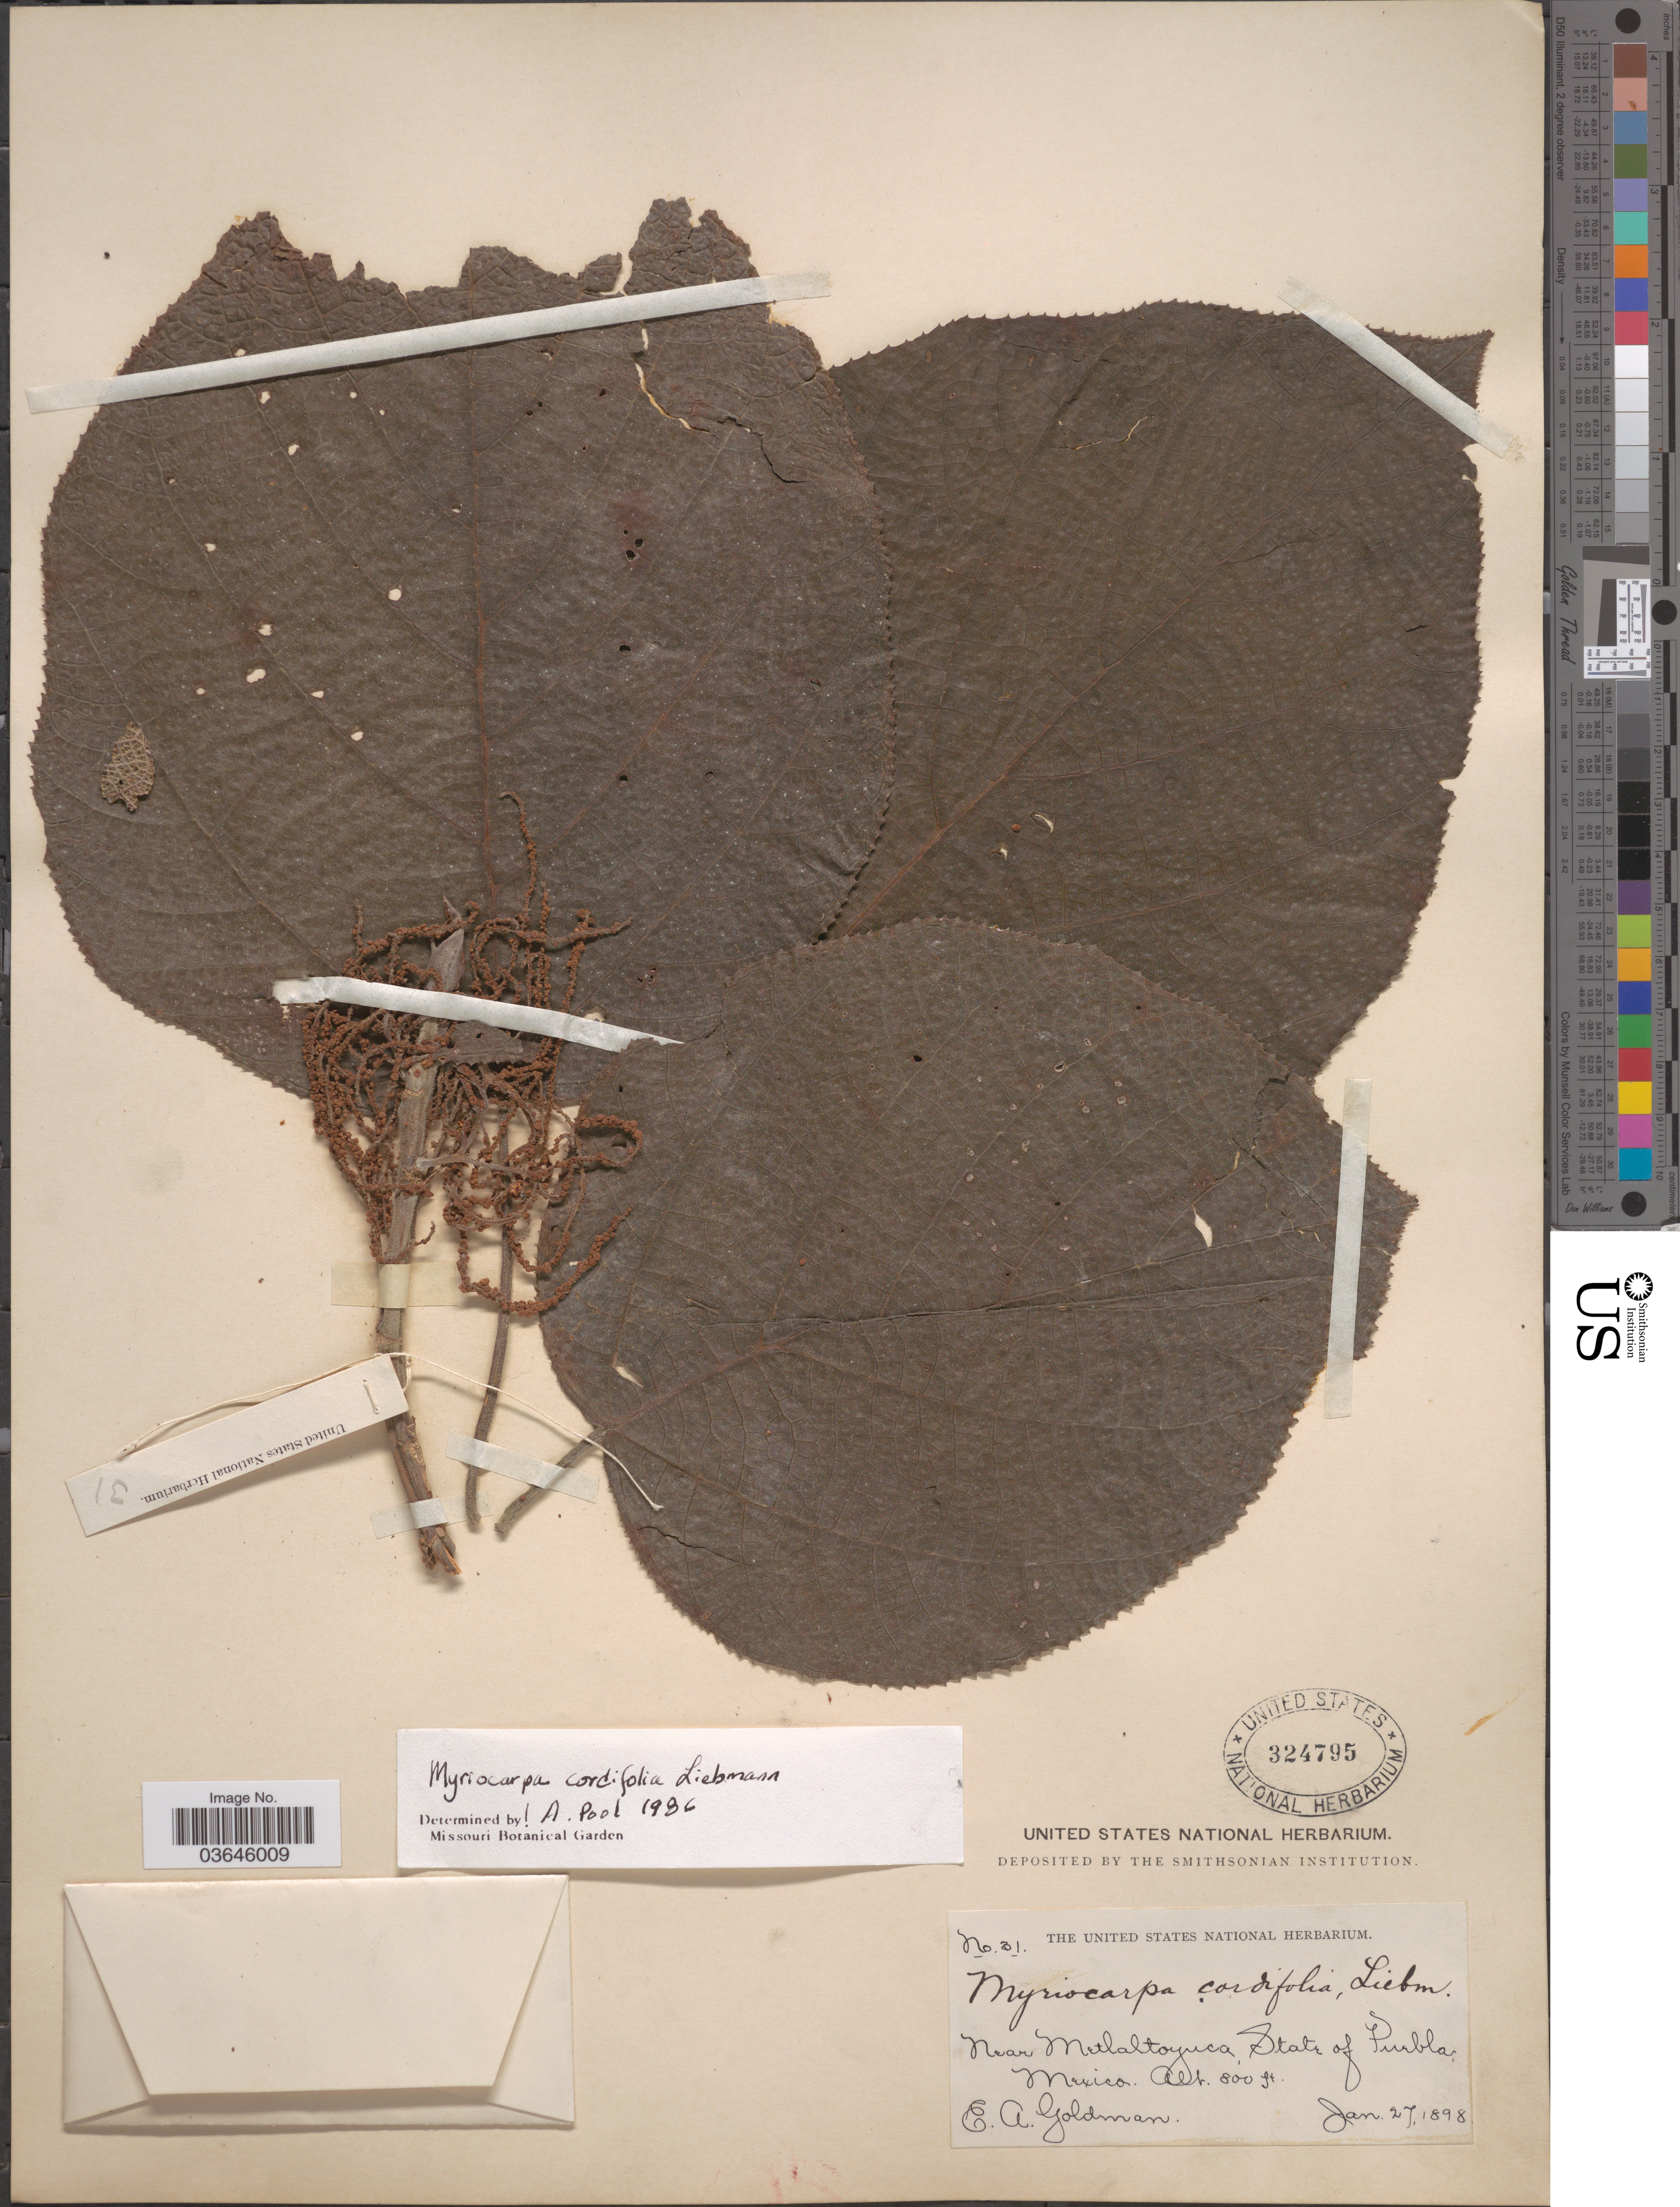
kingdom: Plantae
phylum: Tracheophyta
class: Magnoliopsida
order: Rosales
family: Urticaceae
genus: Myriocarpa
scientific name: Myriocarpa cordifolia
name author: Liebm.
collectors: E. A. Goldman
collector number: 31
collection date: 1898-01-27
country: Mexico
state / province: Puebla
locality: Near Metlaltoyuca.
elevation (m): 244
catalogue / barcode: US 324795